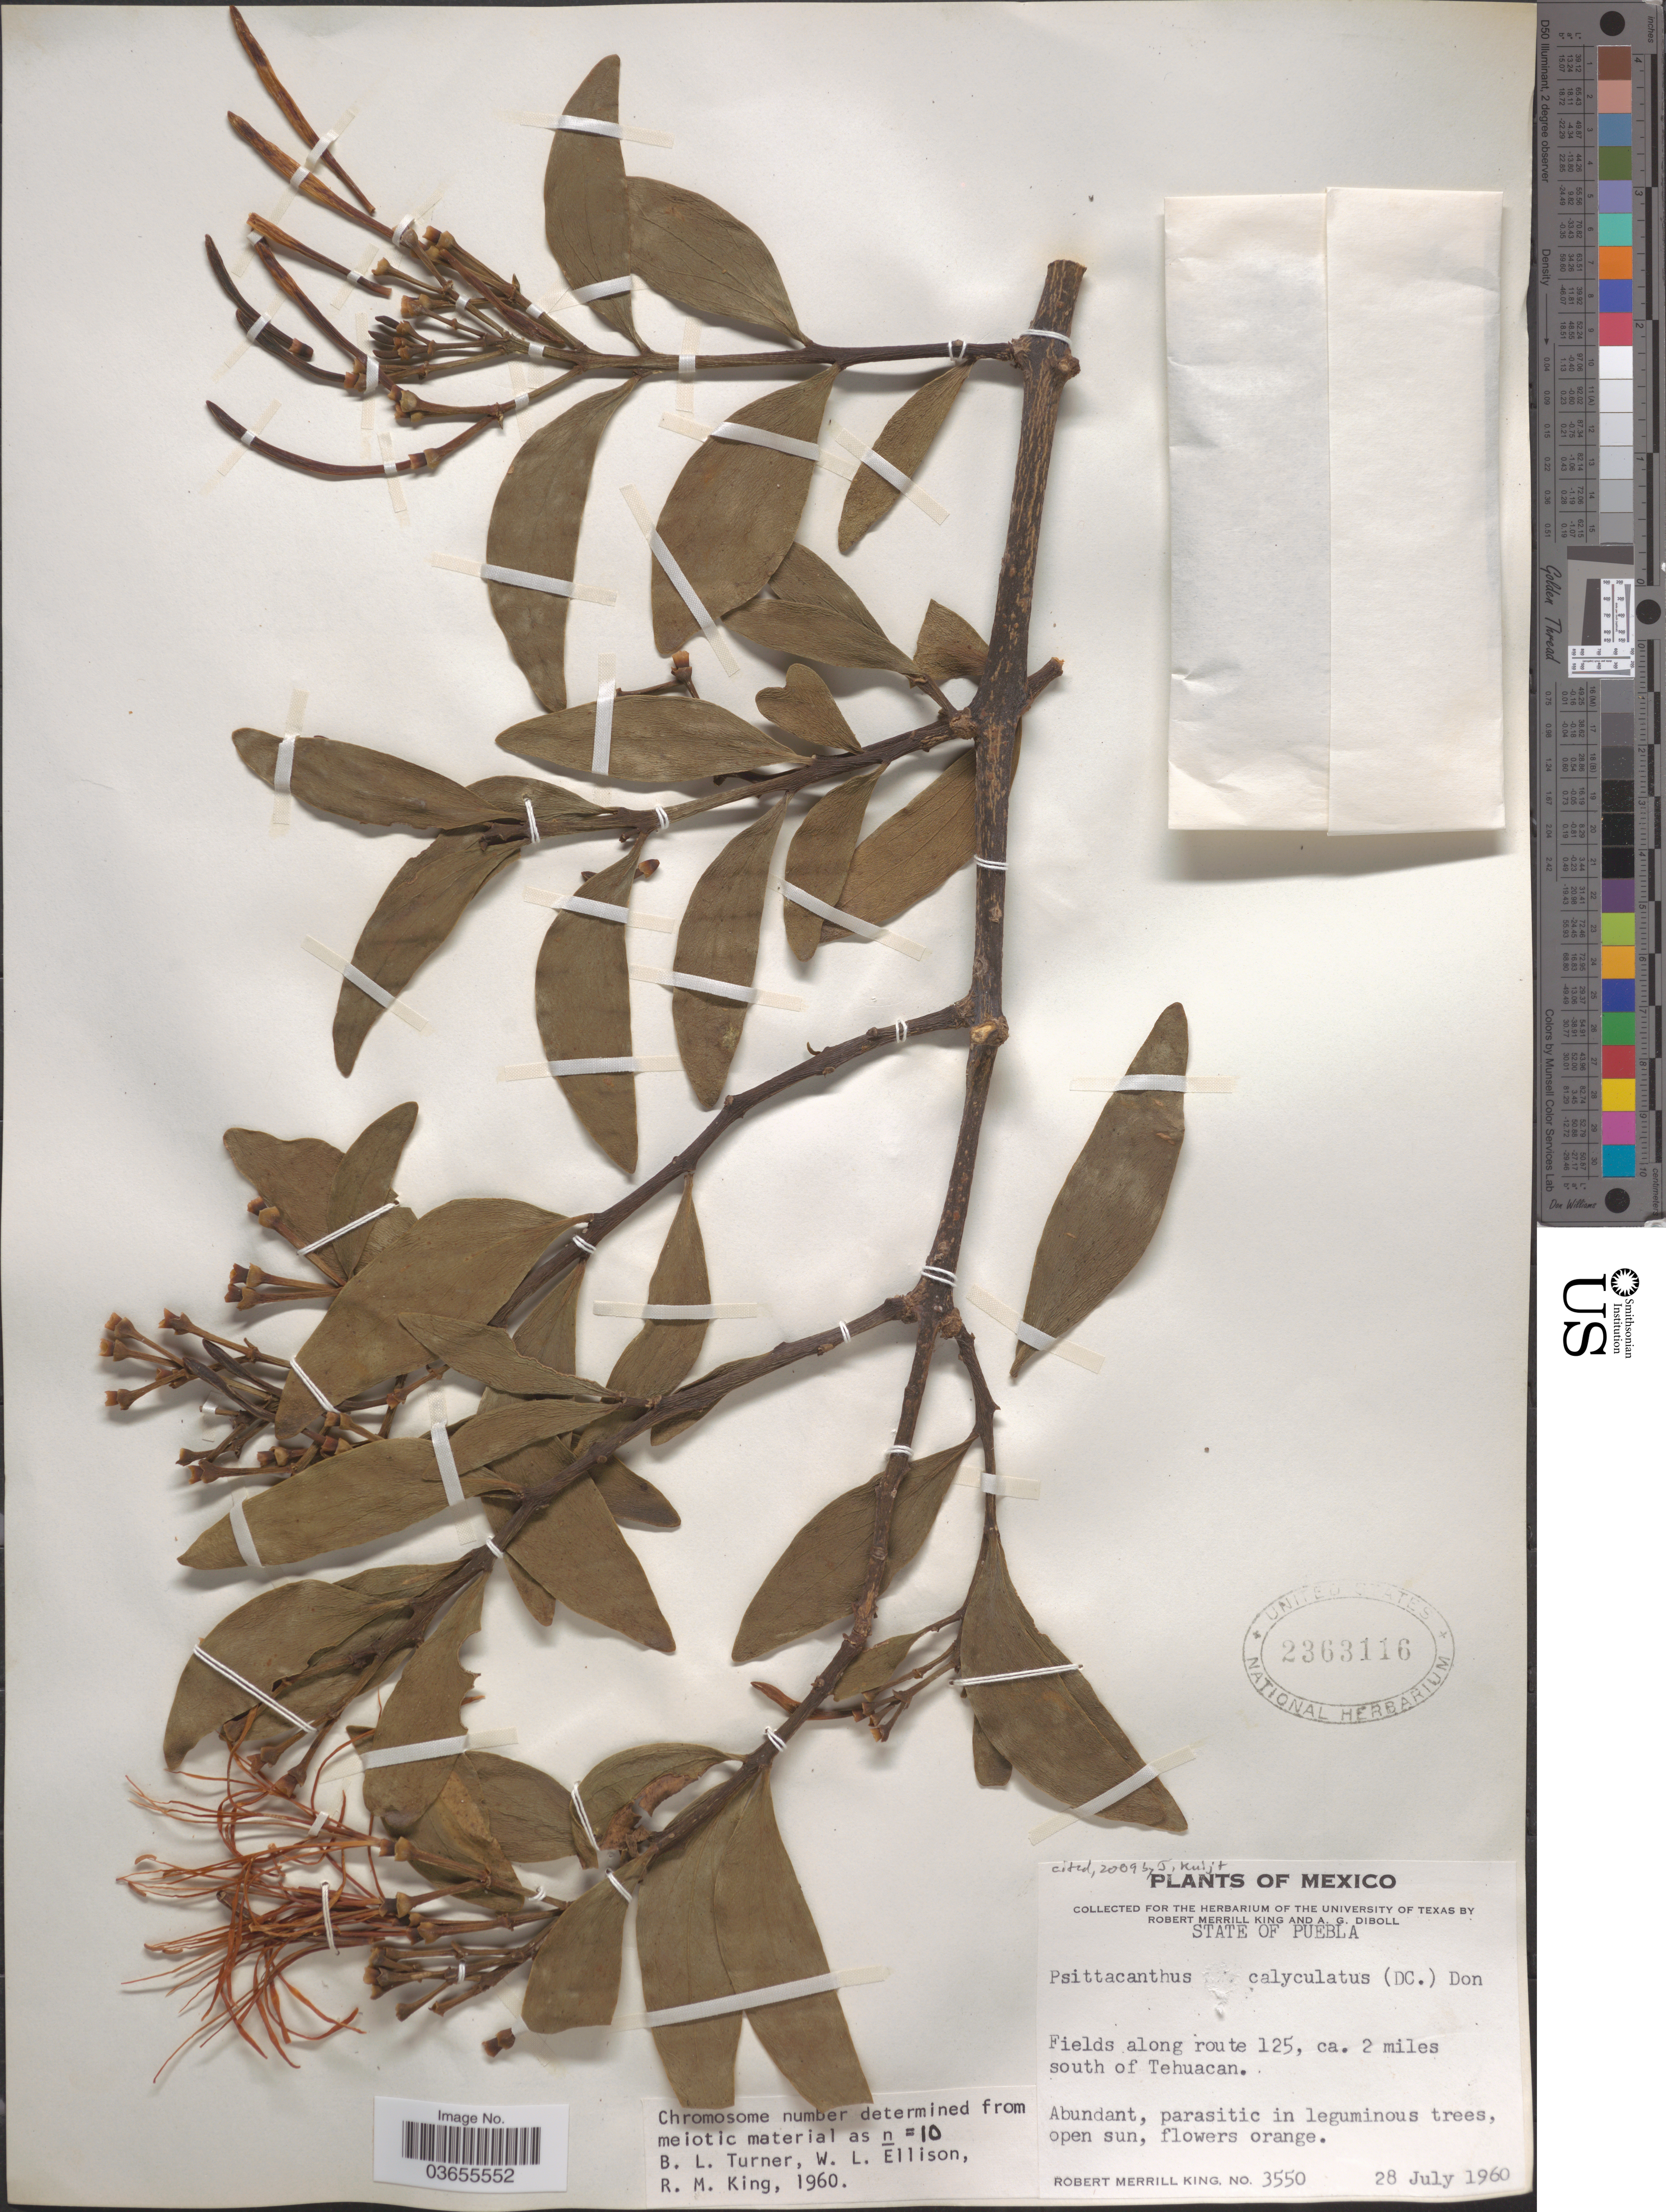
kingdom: Plantae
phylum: Tracheophyta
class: Magnoliopsida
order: Santalales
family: Loranthaceae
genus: Psittacanthus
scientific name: Psittacanthus calyculatus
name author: (DC.) G. Don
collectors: R. M. King & A. Diboll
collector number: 3550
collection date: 1960-07-28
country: Mexico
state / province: Puebla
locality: Fields along route 125, ca. 2 miles south of Tehuacan.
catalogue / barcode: US 2363116